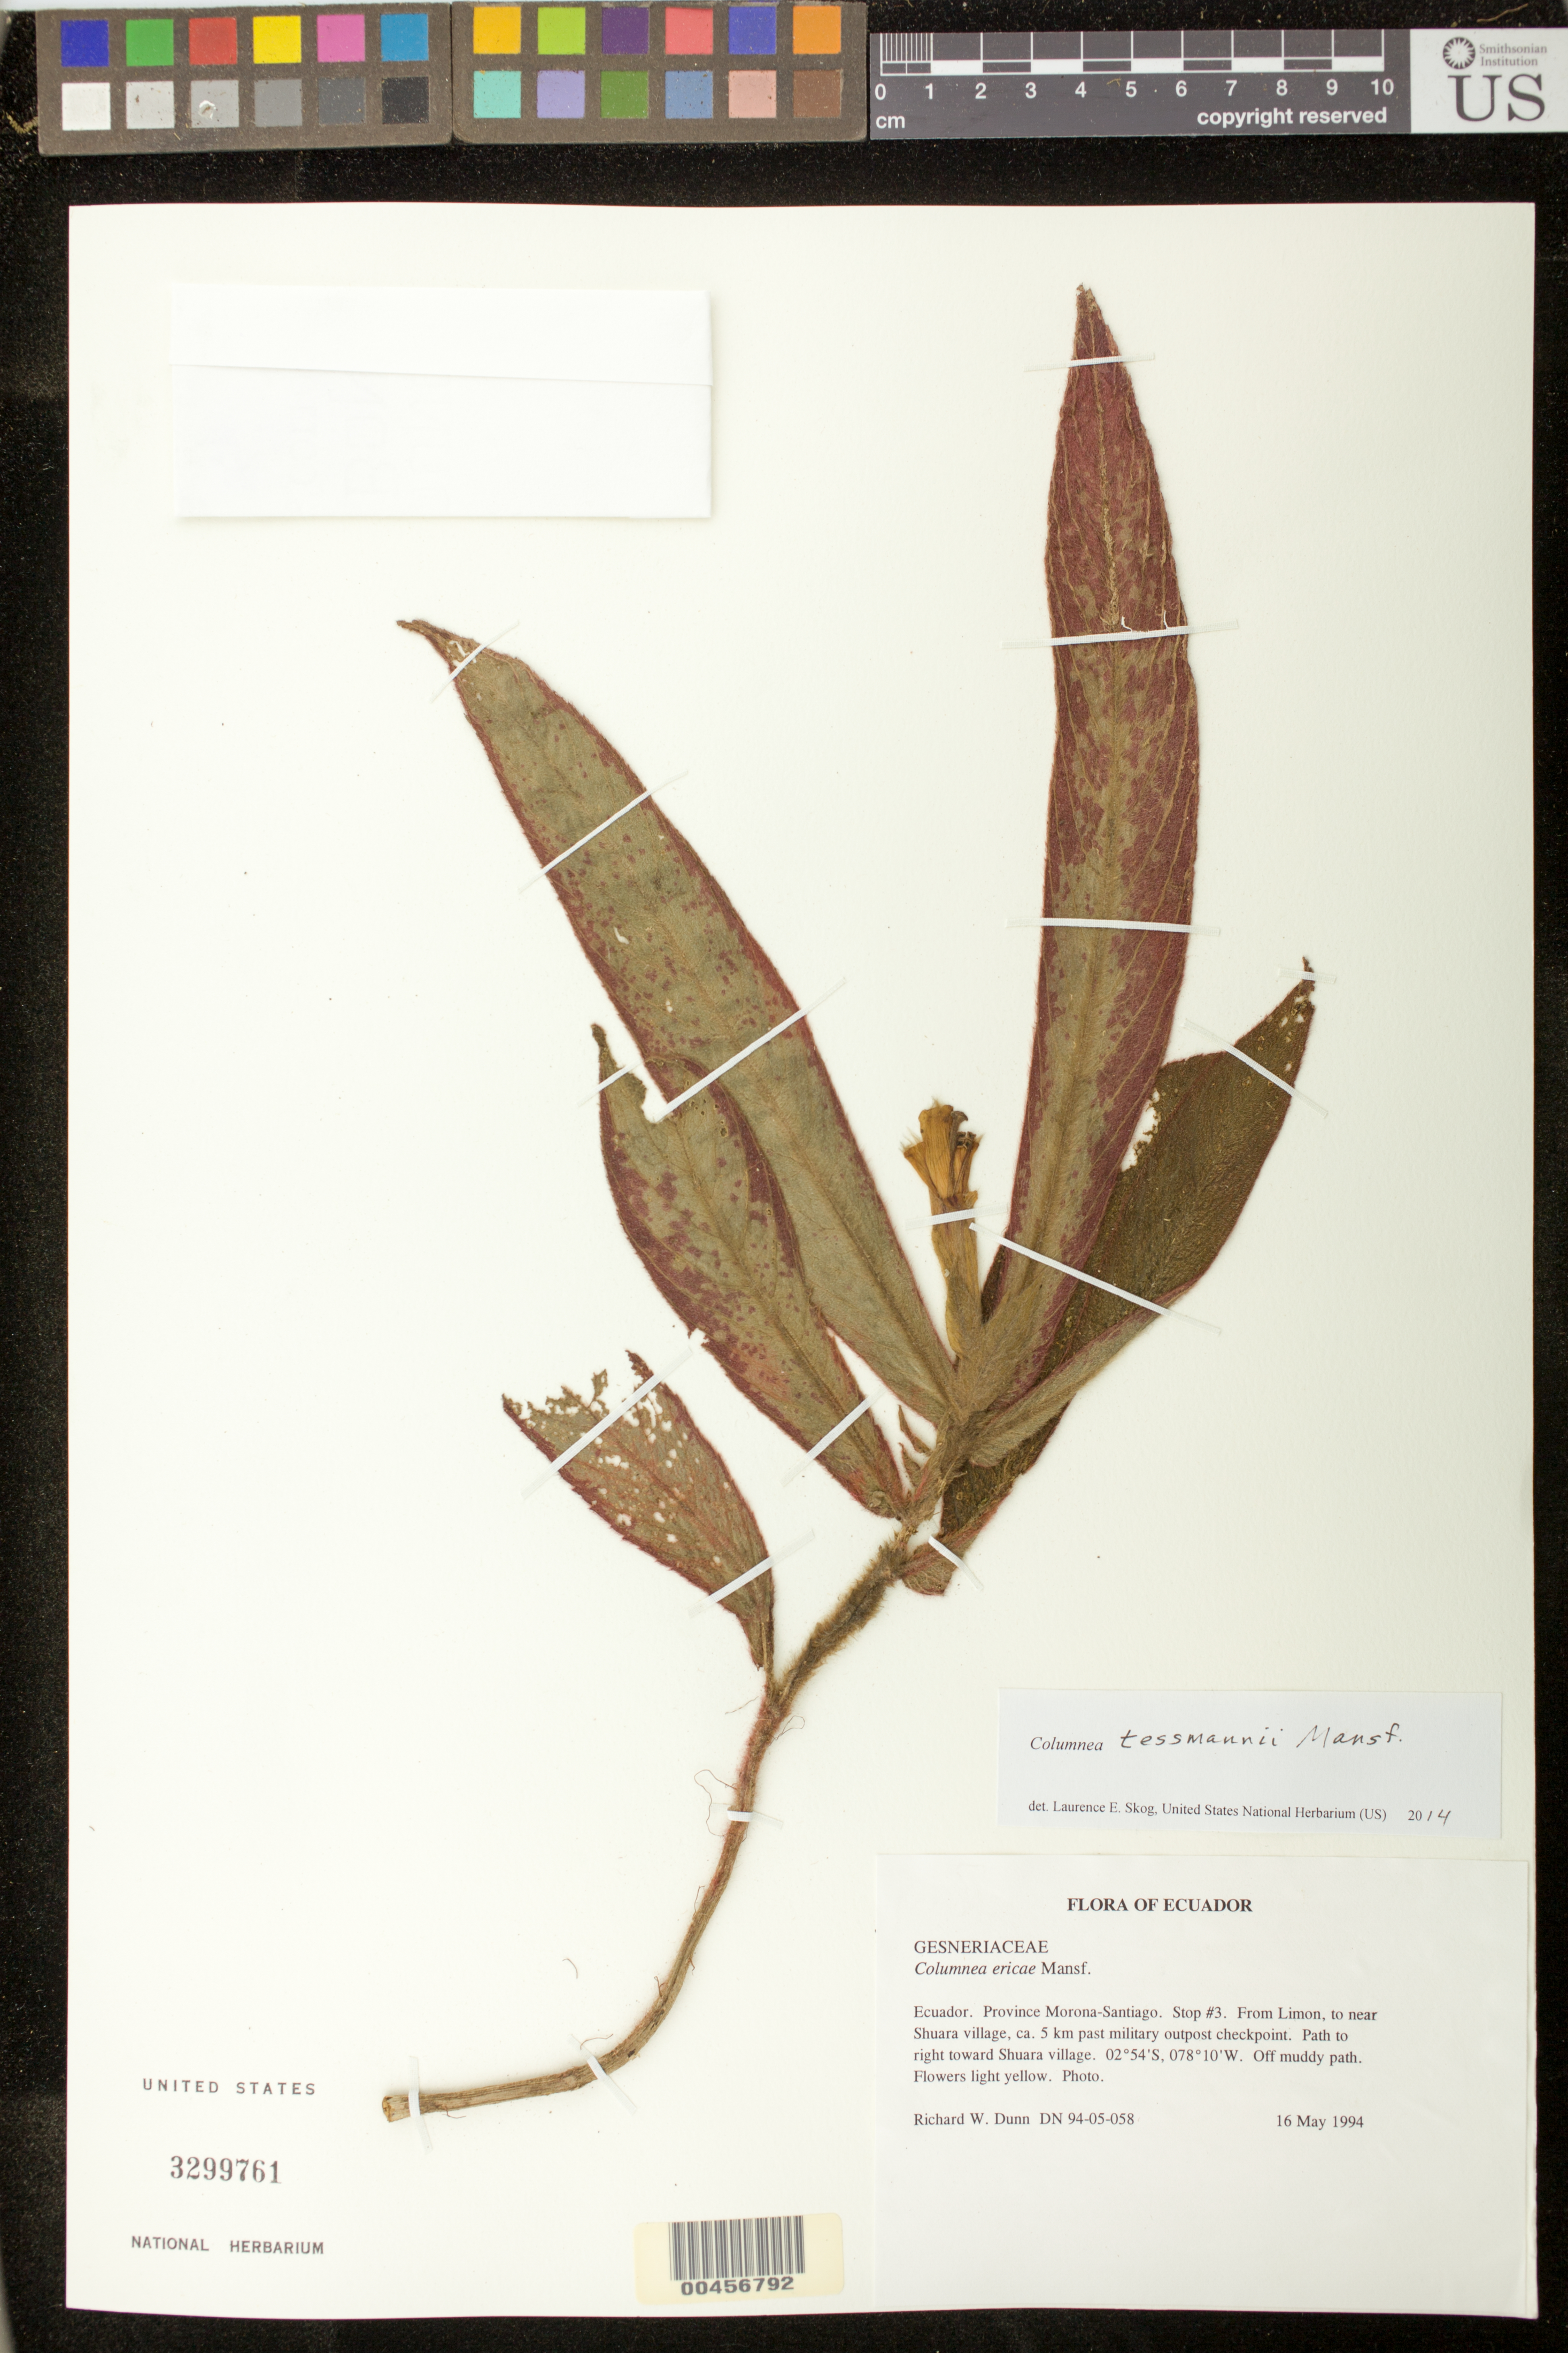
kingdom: Plantae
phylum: Tracheophyta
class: Magnoliopsida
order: Lamiales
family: Gesneriaceae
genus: Columnea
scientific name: Columnea tessmannii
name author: Mansf.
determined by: Skog, Laurence E.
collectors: R. Dunn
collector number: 9405058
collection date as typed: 16 May 1994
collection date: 1994-05-16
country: Ecuador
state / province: Morona-Santiago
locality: Limon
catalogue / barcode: US 3299761